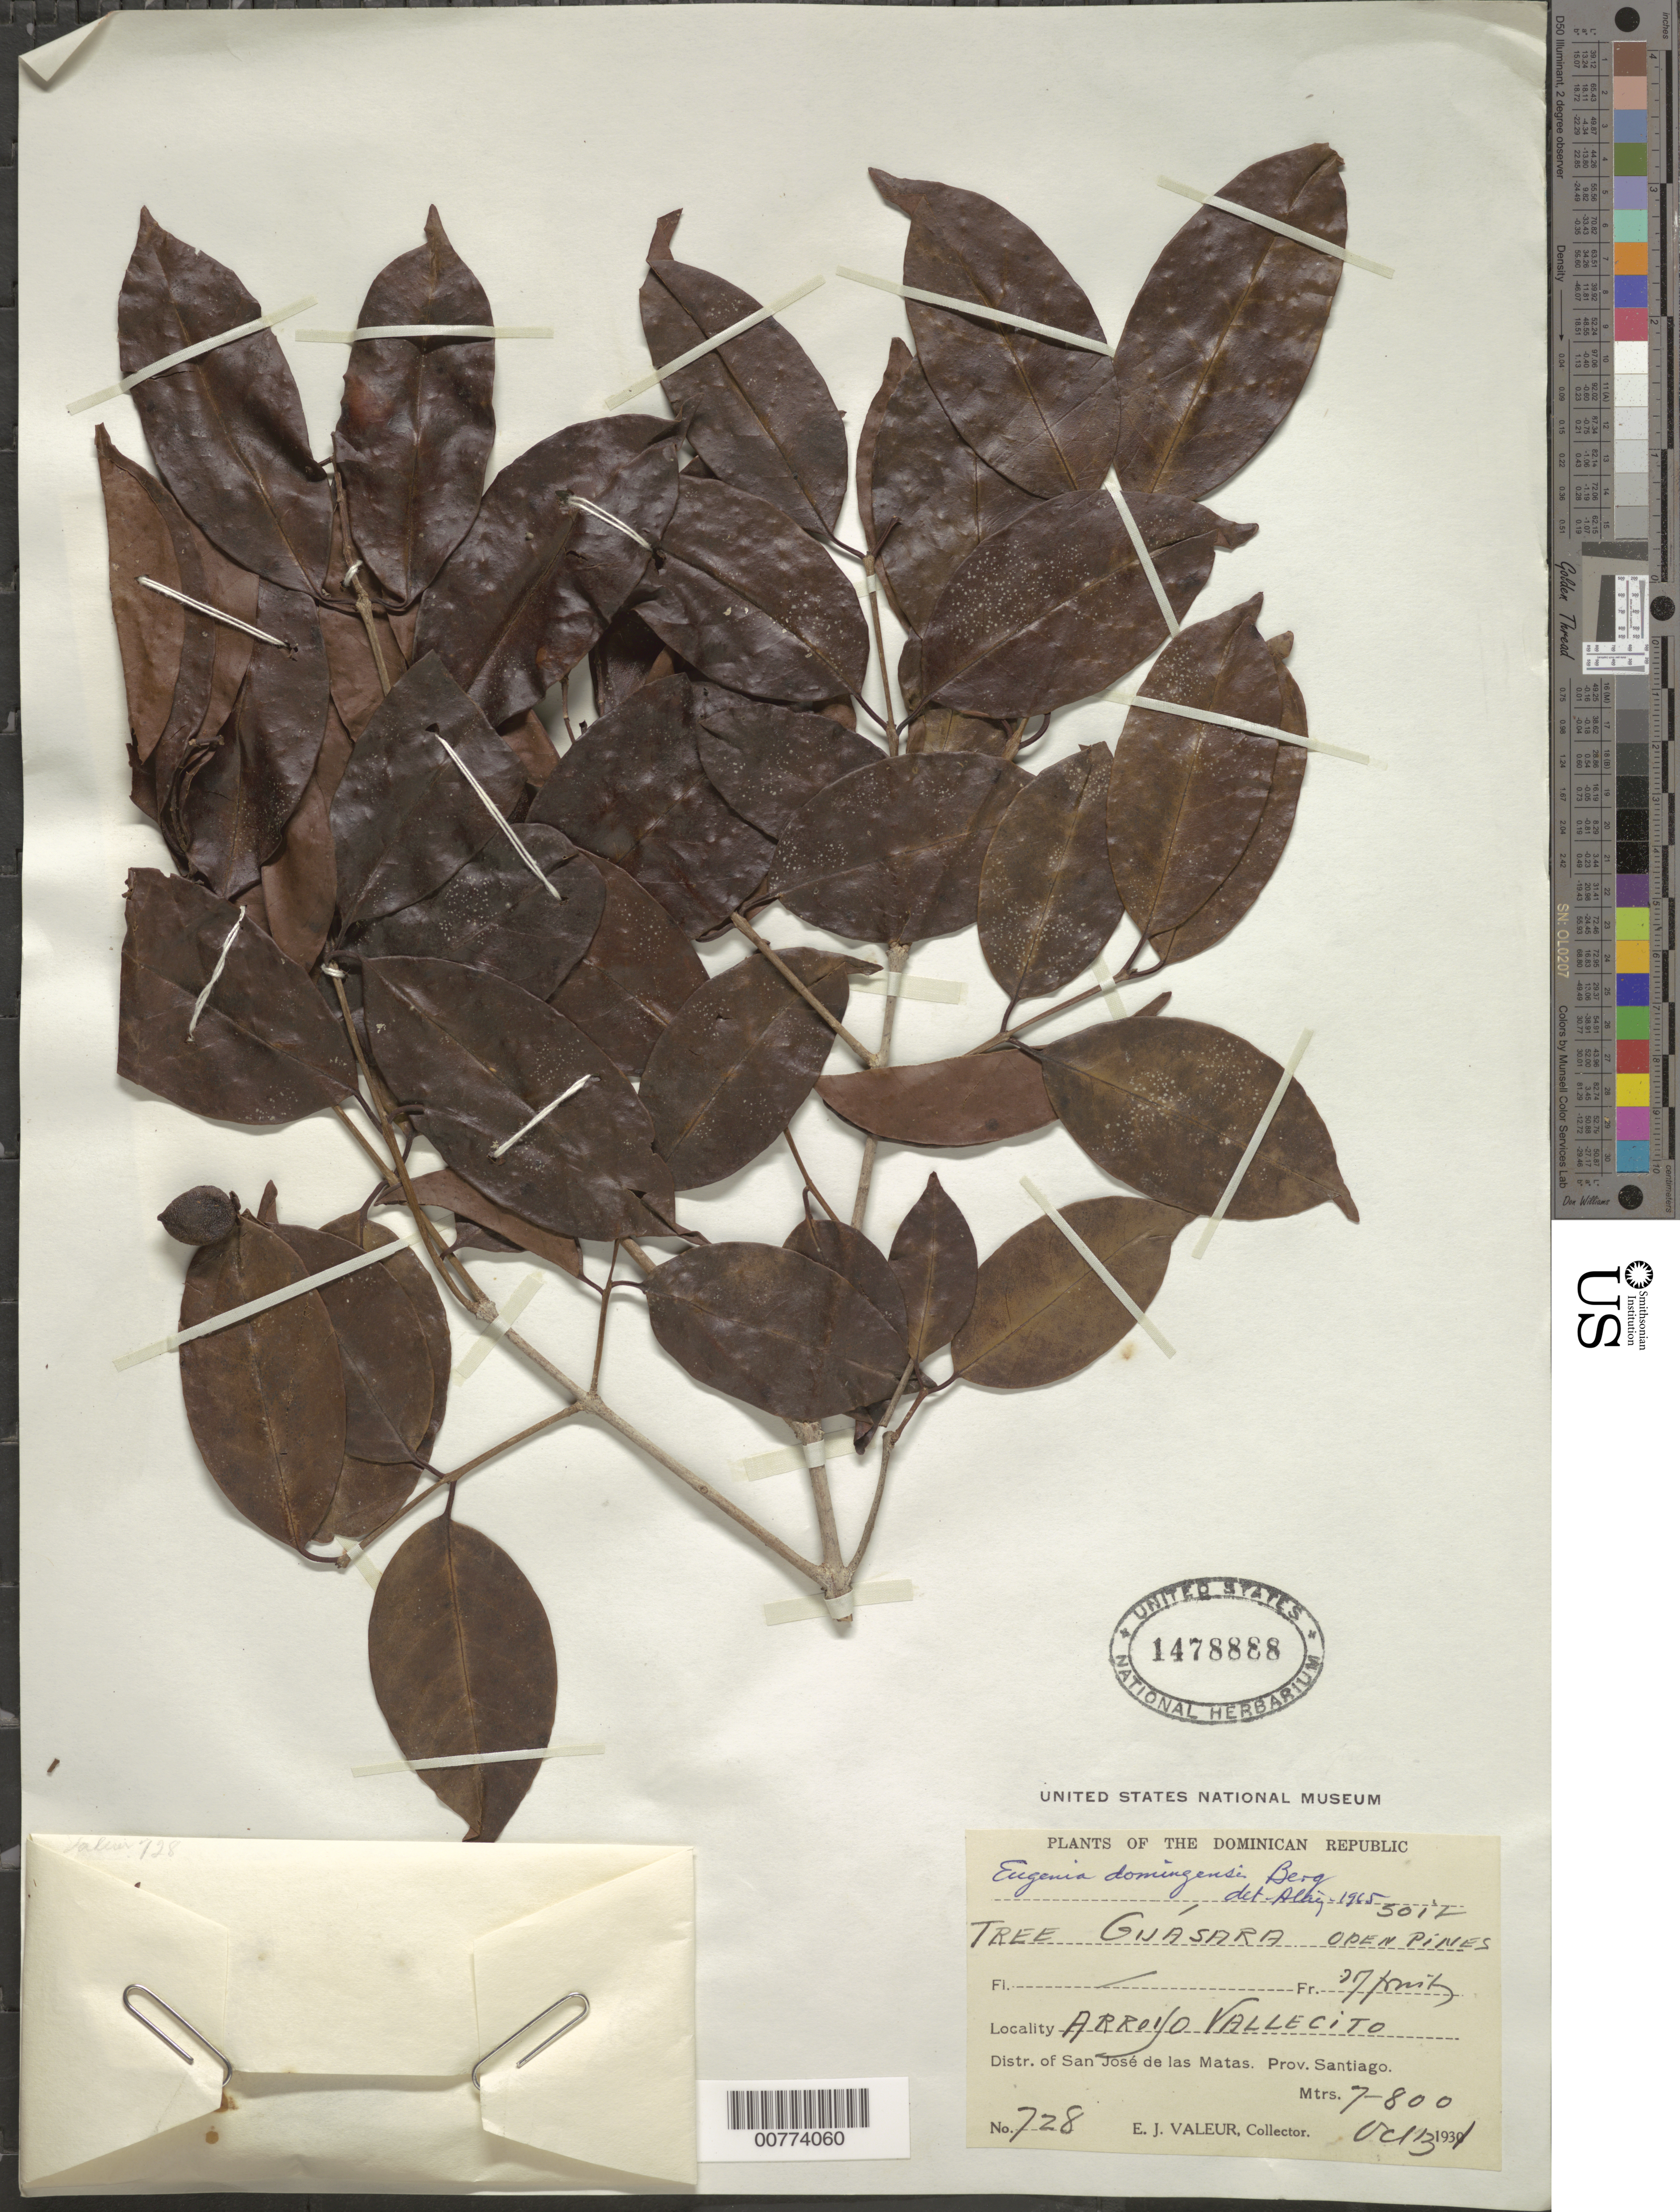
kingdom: Plantae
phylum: Tracheophyta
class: Magnoliopsida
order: Myrtales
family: Myrtaceae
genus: Eugenia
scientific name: Eugenia domingensis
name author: O. Berg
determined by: Liogier, Alain H.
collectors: E. Valeur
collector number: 728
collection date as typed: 13 Oct 1931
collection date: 1931-10-13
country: Dominican Republic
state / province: Santiago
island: Hispaniola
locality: San José de las Matas, Arroyo Vallecito.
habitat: Open pines.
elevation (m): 700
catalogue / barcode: US 1478888